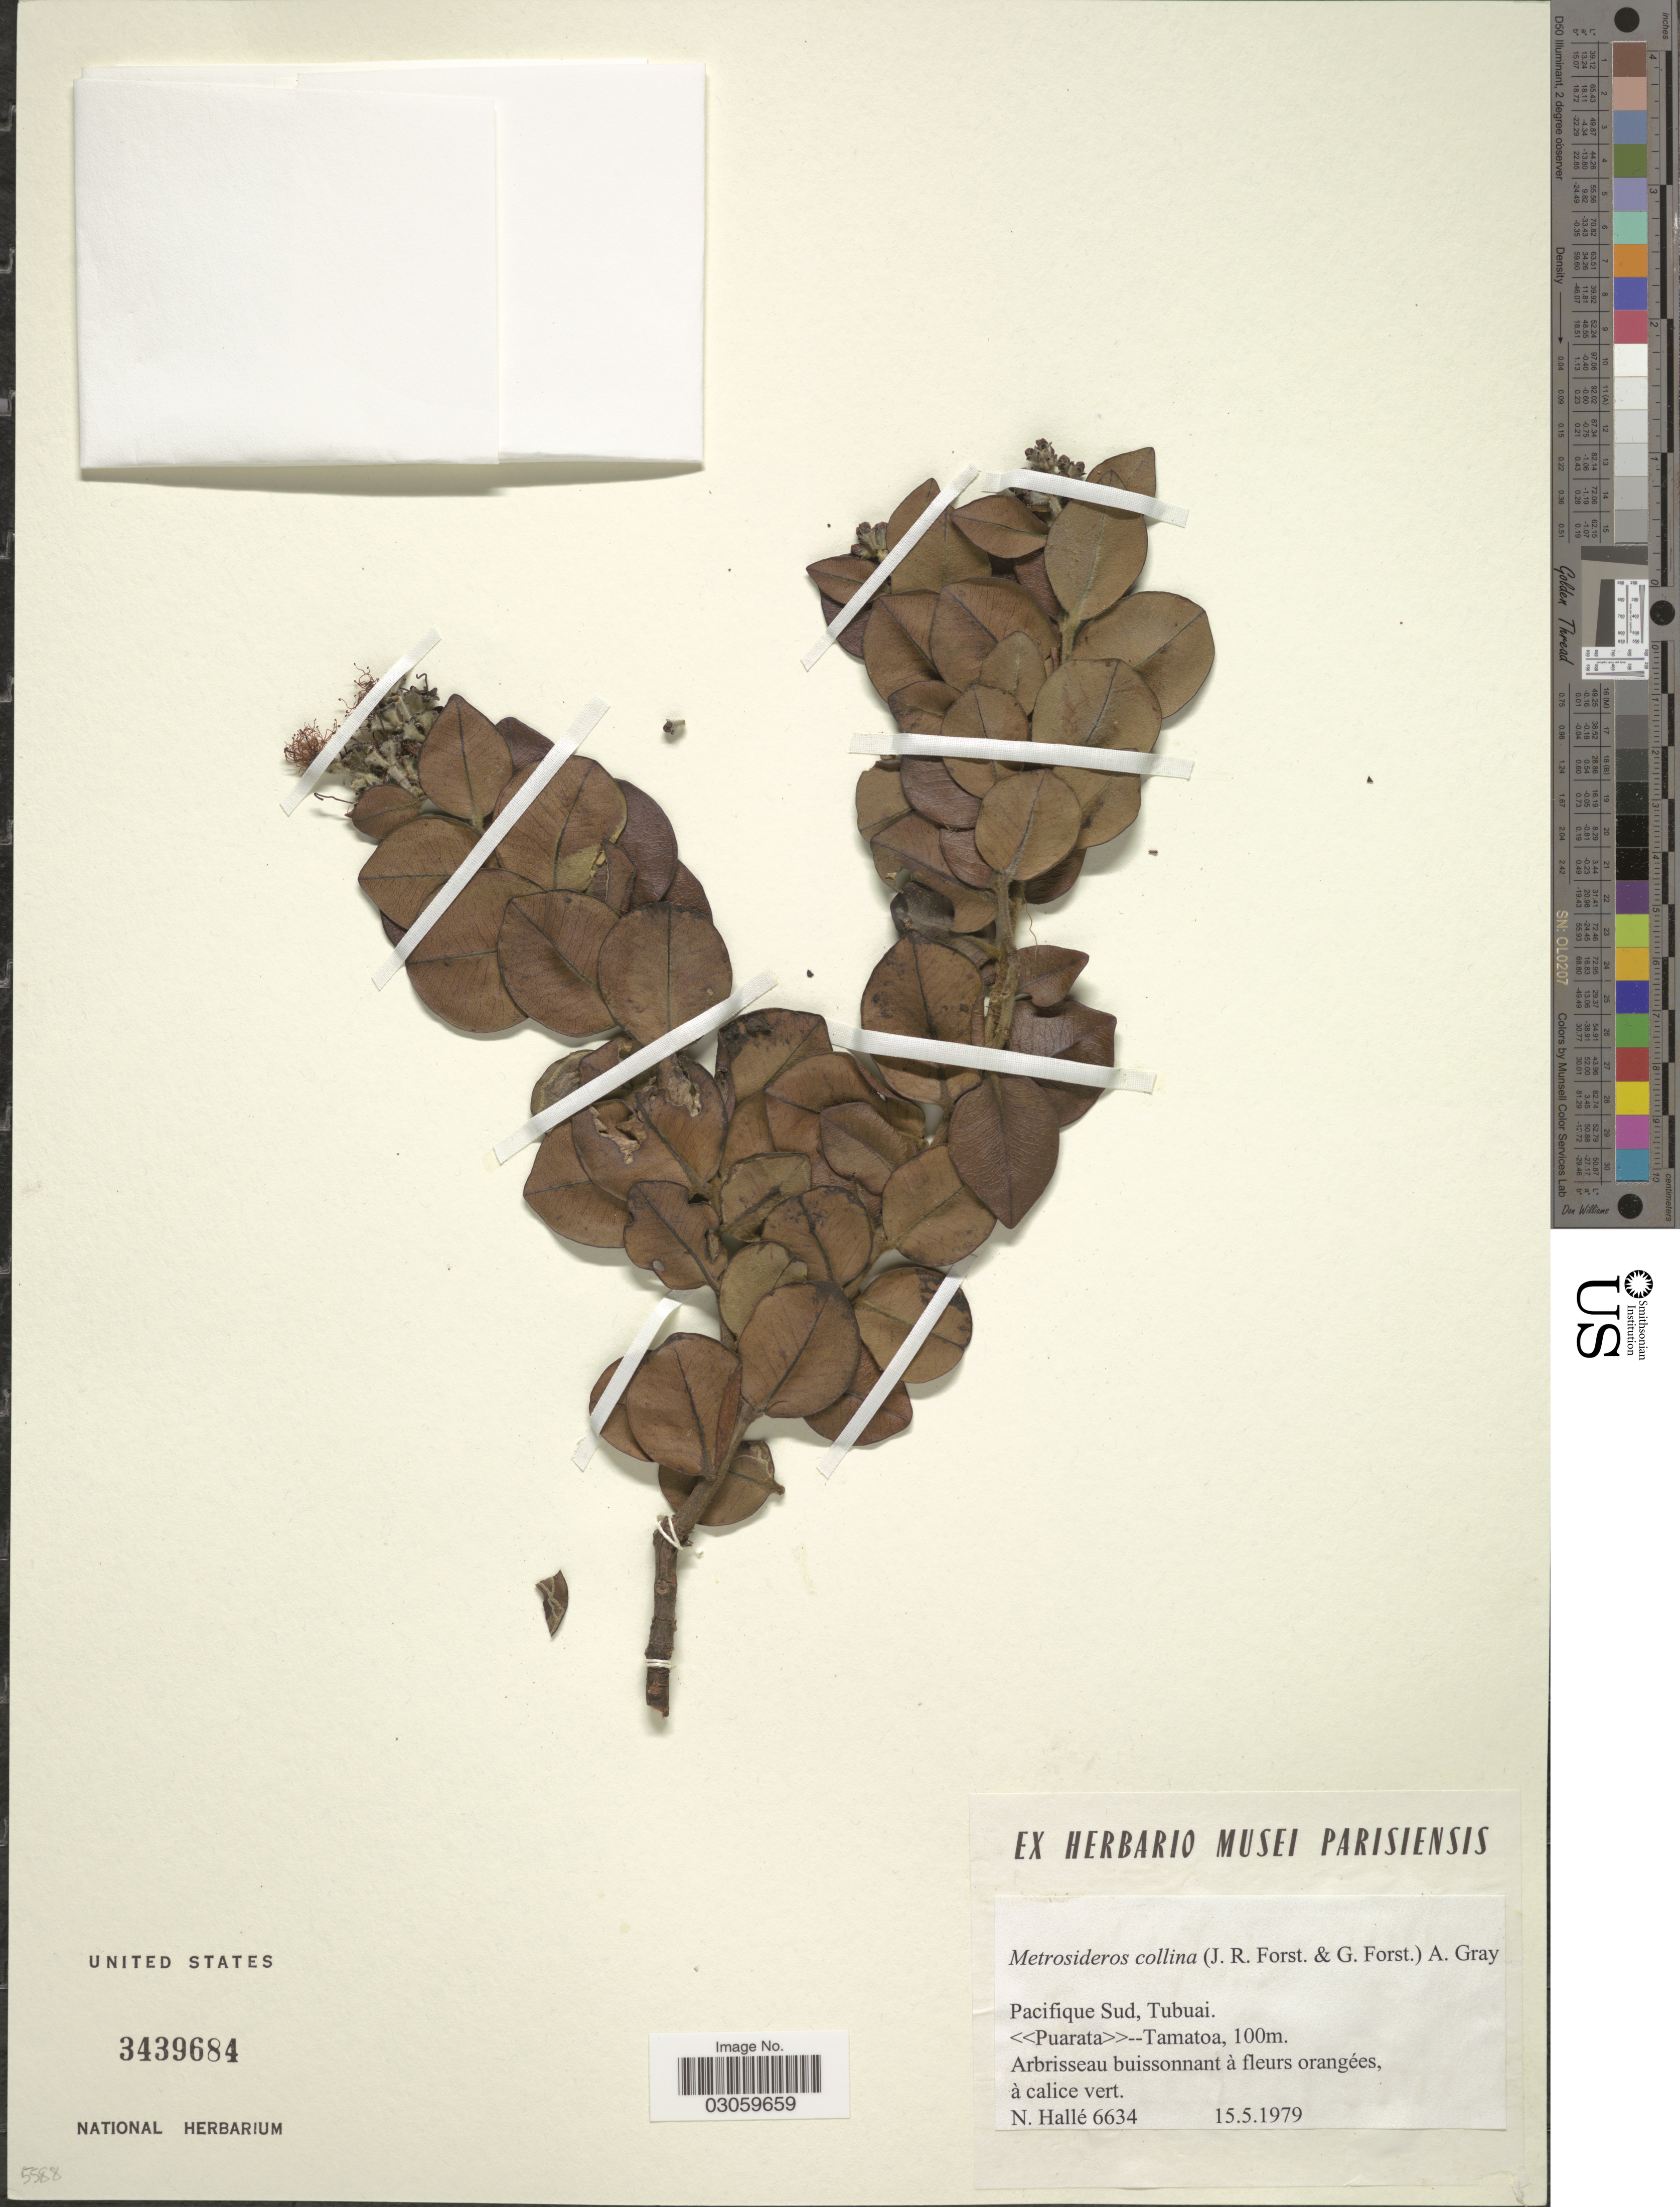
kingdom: Plantae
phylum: Tracheophyta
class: Magnoliopsida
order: Myrtales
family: Myrtaceae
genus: Metrosideros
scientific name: Metrosideros collina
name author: (J.R. Forst. & G. Forst.) A. Gray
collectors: N. Hallé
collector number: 6634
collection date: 1979-05-15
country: French Polynesia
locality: Pacifique Sud, Tubuai. <<Puarata>>--Tamatoa.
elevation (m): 100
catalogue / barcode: US 3439684